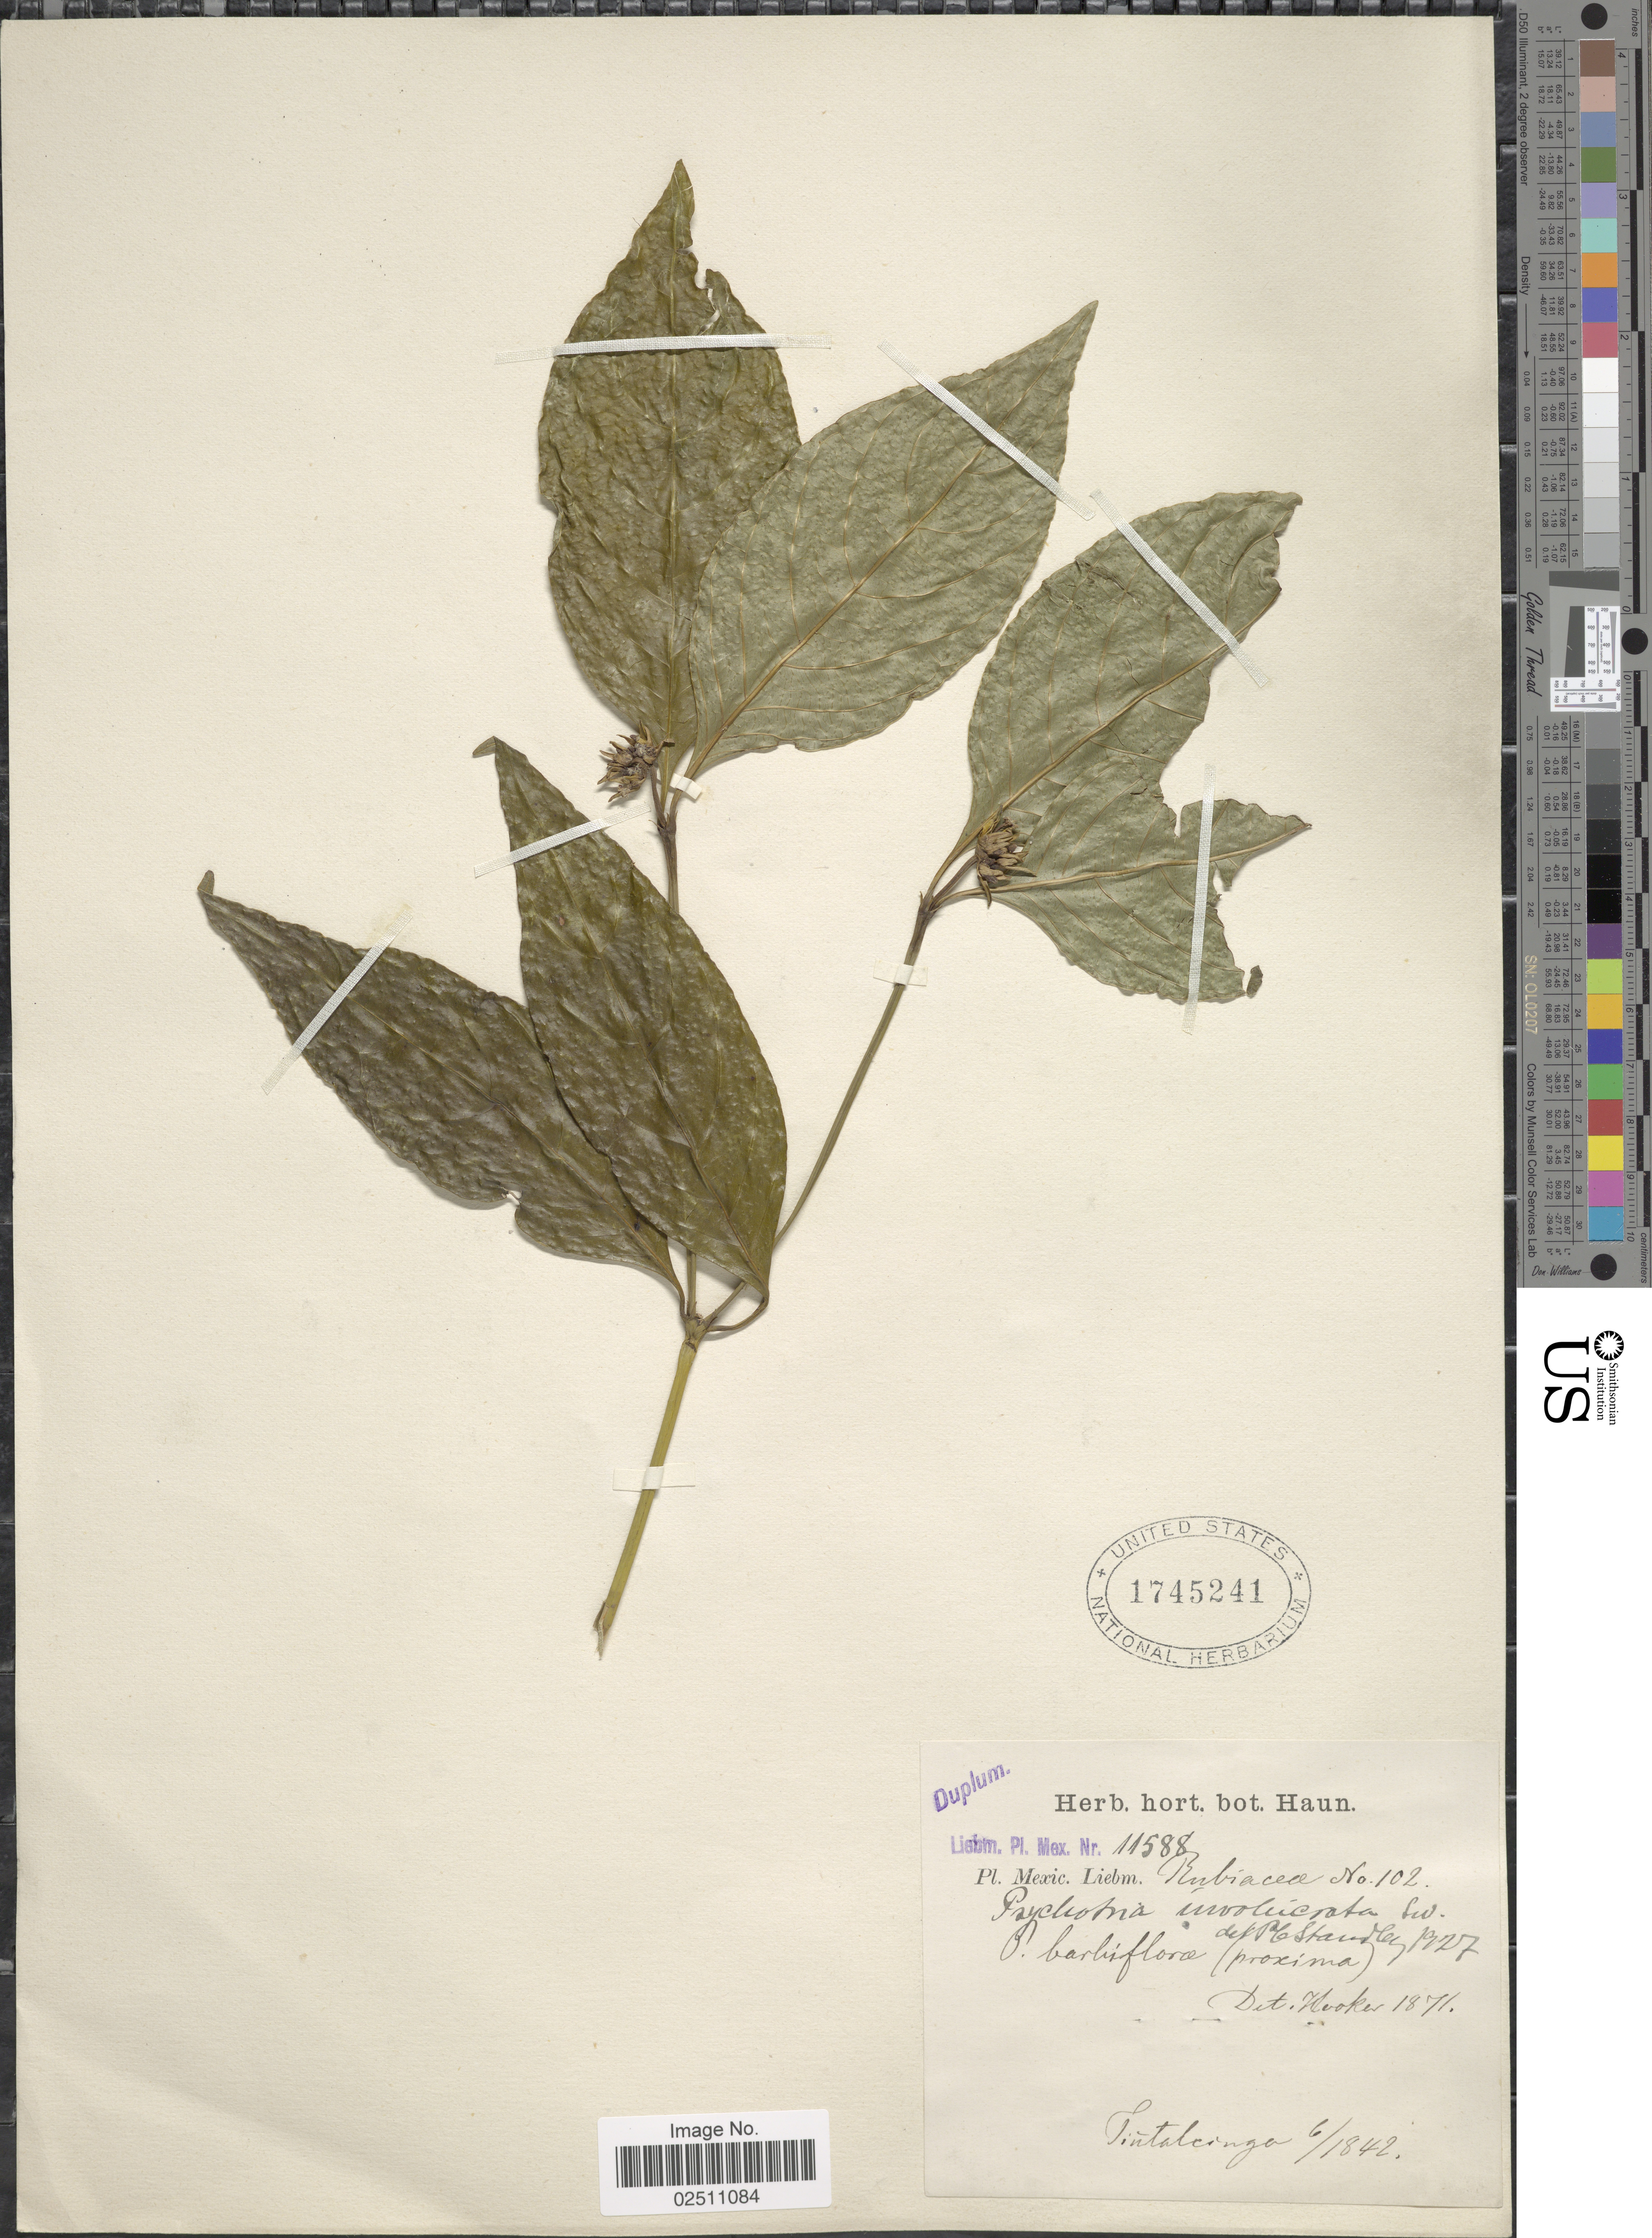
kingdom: Plantae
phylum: Tracheophyta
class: Magnoliopsida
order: Gentianales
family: Rubiaceae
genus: Psychotria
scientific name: Psychotria involucrata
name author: Sw.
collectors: Liebmann, --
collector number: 11588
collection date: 1842-06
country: Mexico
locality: Tintalcinga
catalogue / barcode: US 1745241